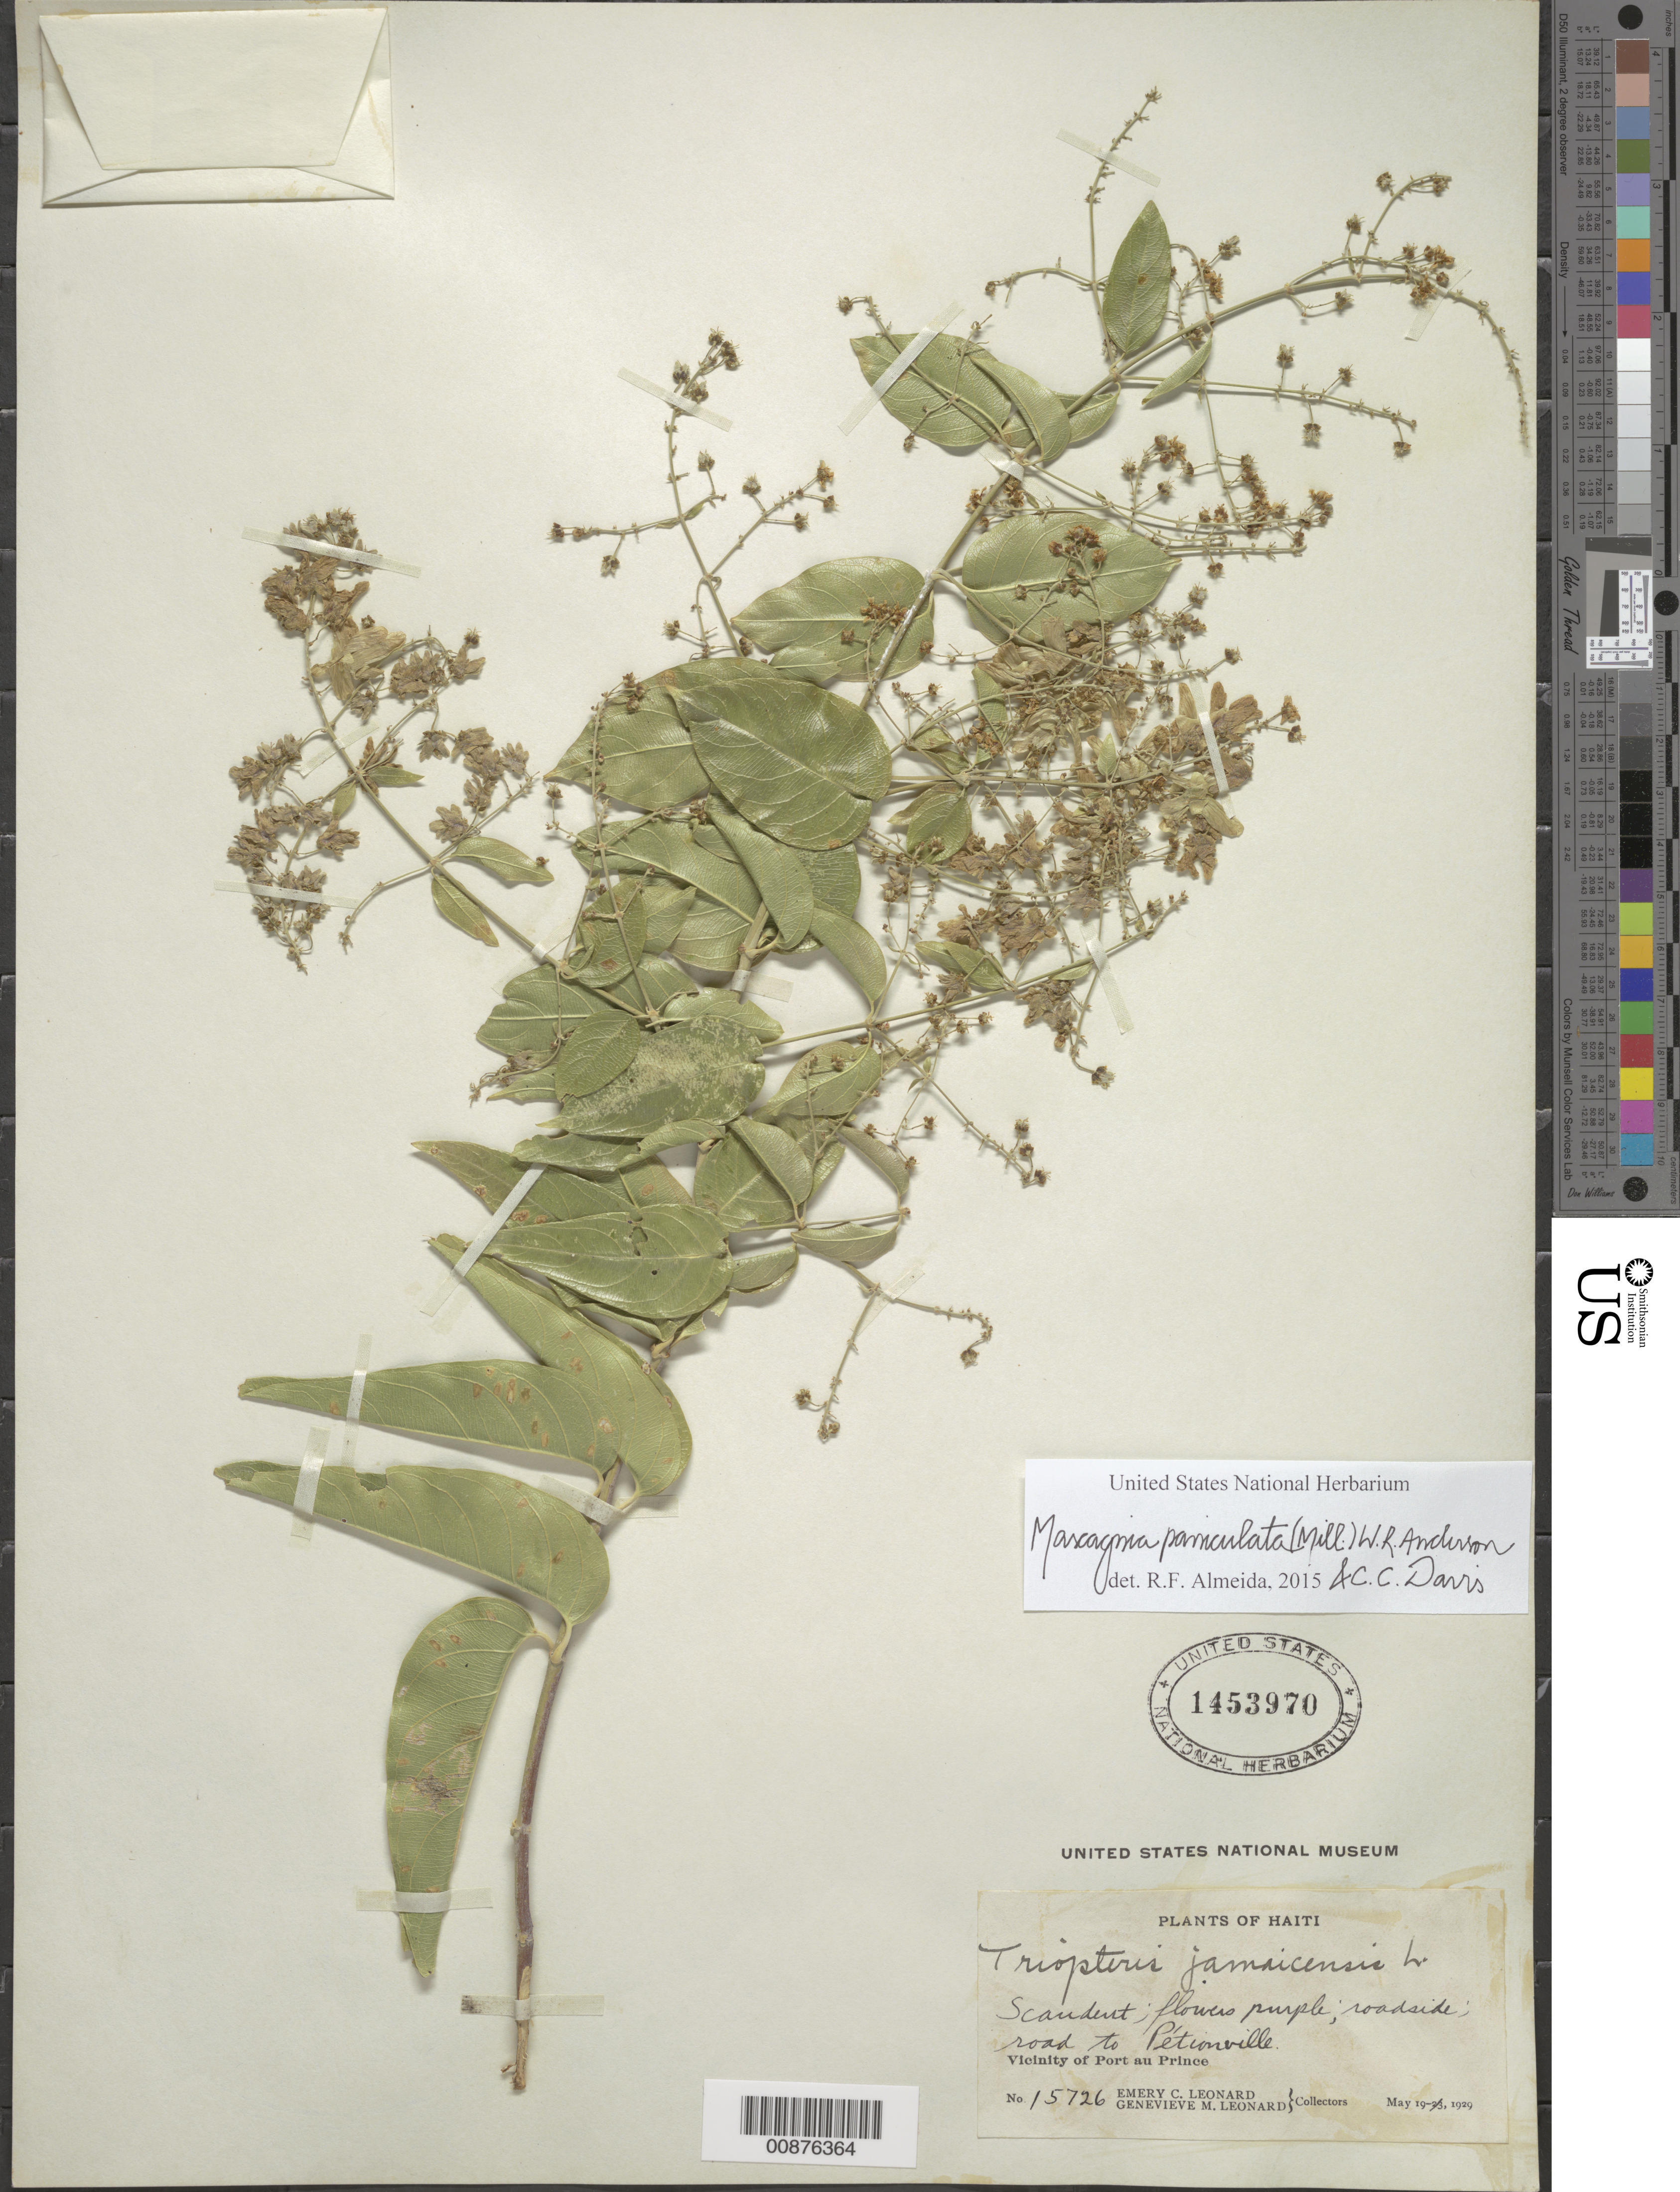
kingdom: Plantae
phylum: Tracheophyta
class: Magnoliopsida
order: Malpighiales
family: Malpighiaceae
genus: Mascagnia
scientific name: Mascagnia paniculata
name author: (Mill.) W.R. Anderson & C. Davis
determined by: De Almeida, R. F., (HUEFS), Universidade Estadual de Feira de Santana (BRAZIL)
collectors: E. C. Leonard & G. M. Leonard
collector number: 15726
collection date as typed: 19 May 1929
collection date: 1929-05-19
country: Haiti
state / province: Ouest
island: Hispaniola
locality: Vicinity of Port au Prince, road to Pétionville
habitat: Roadside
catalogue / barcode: US 1453970